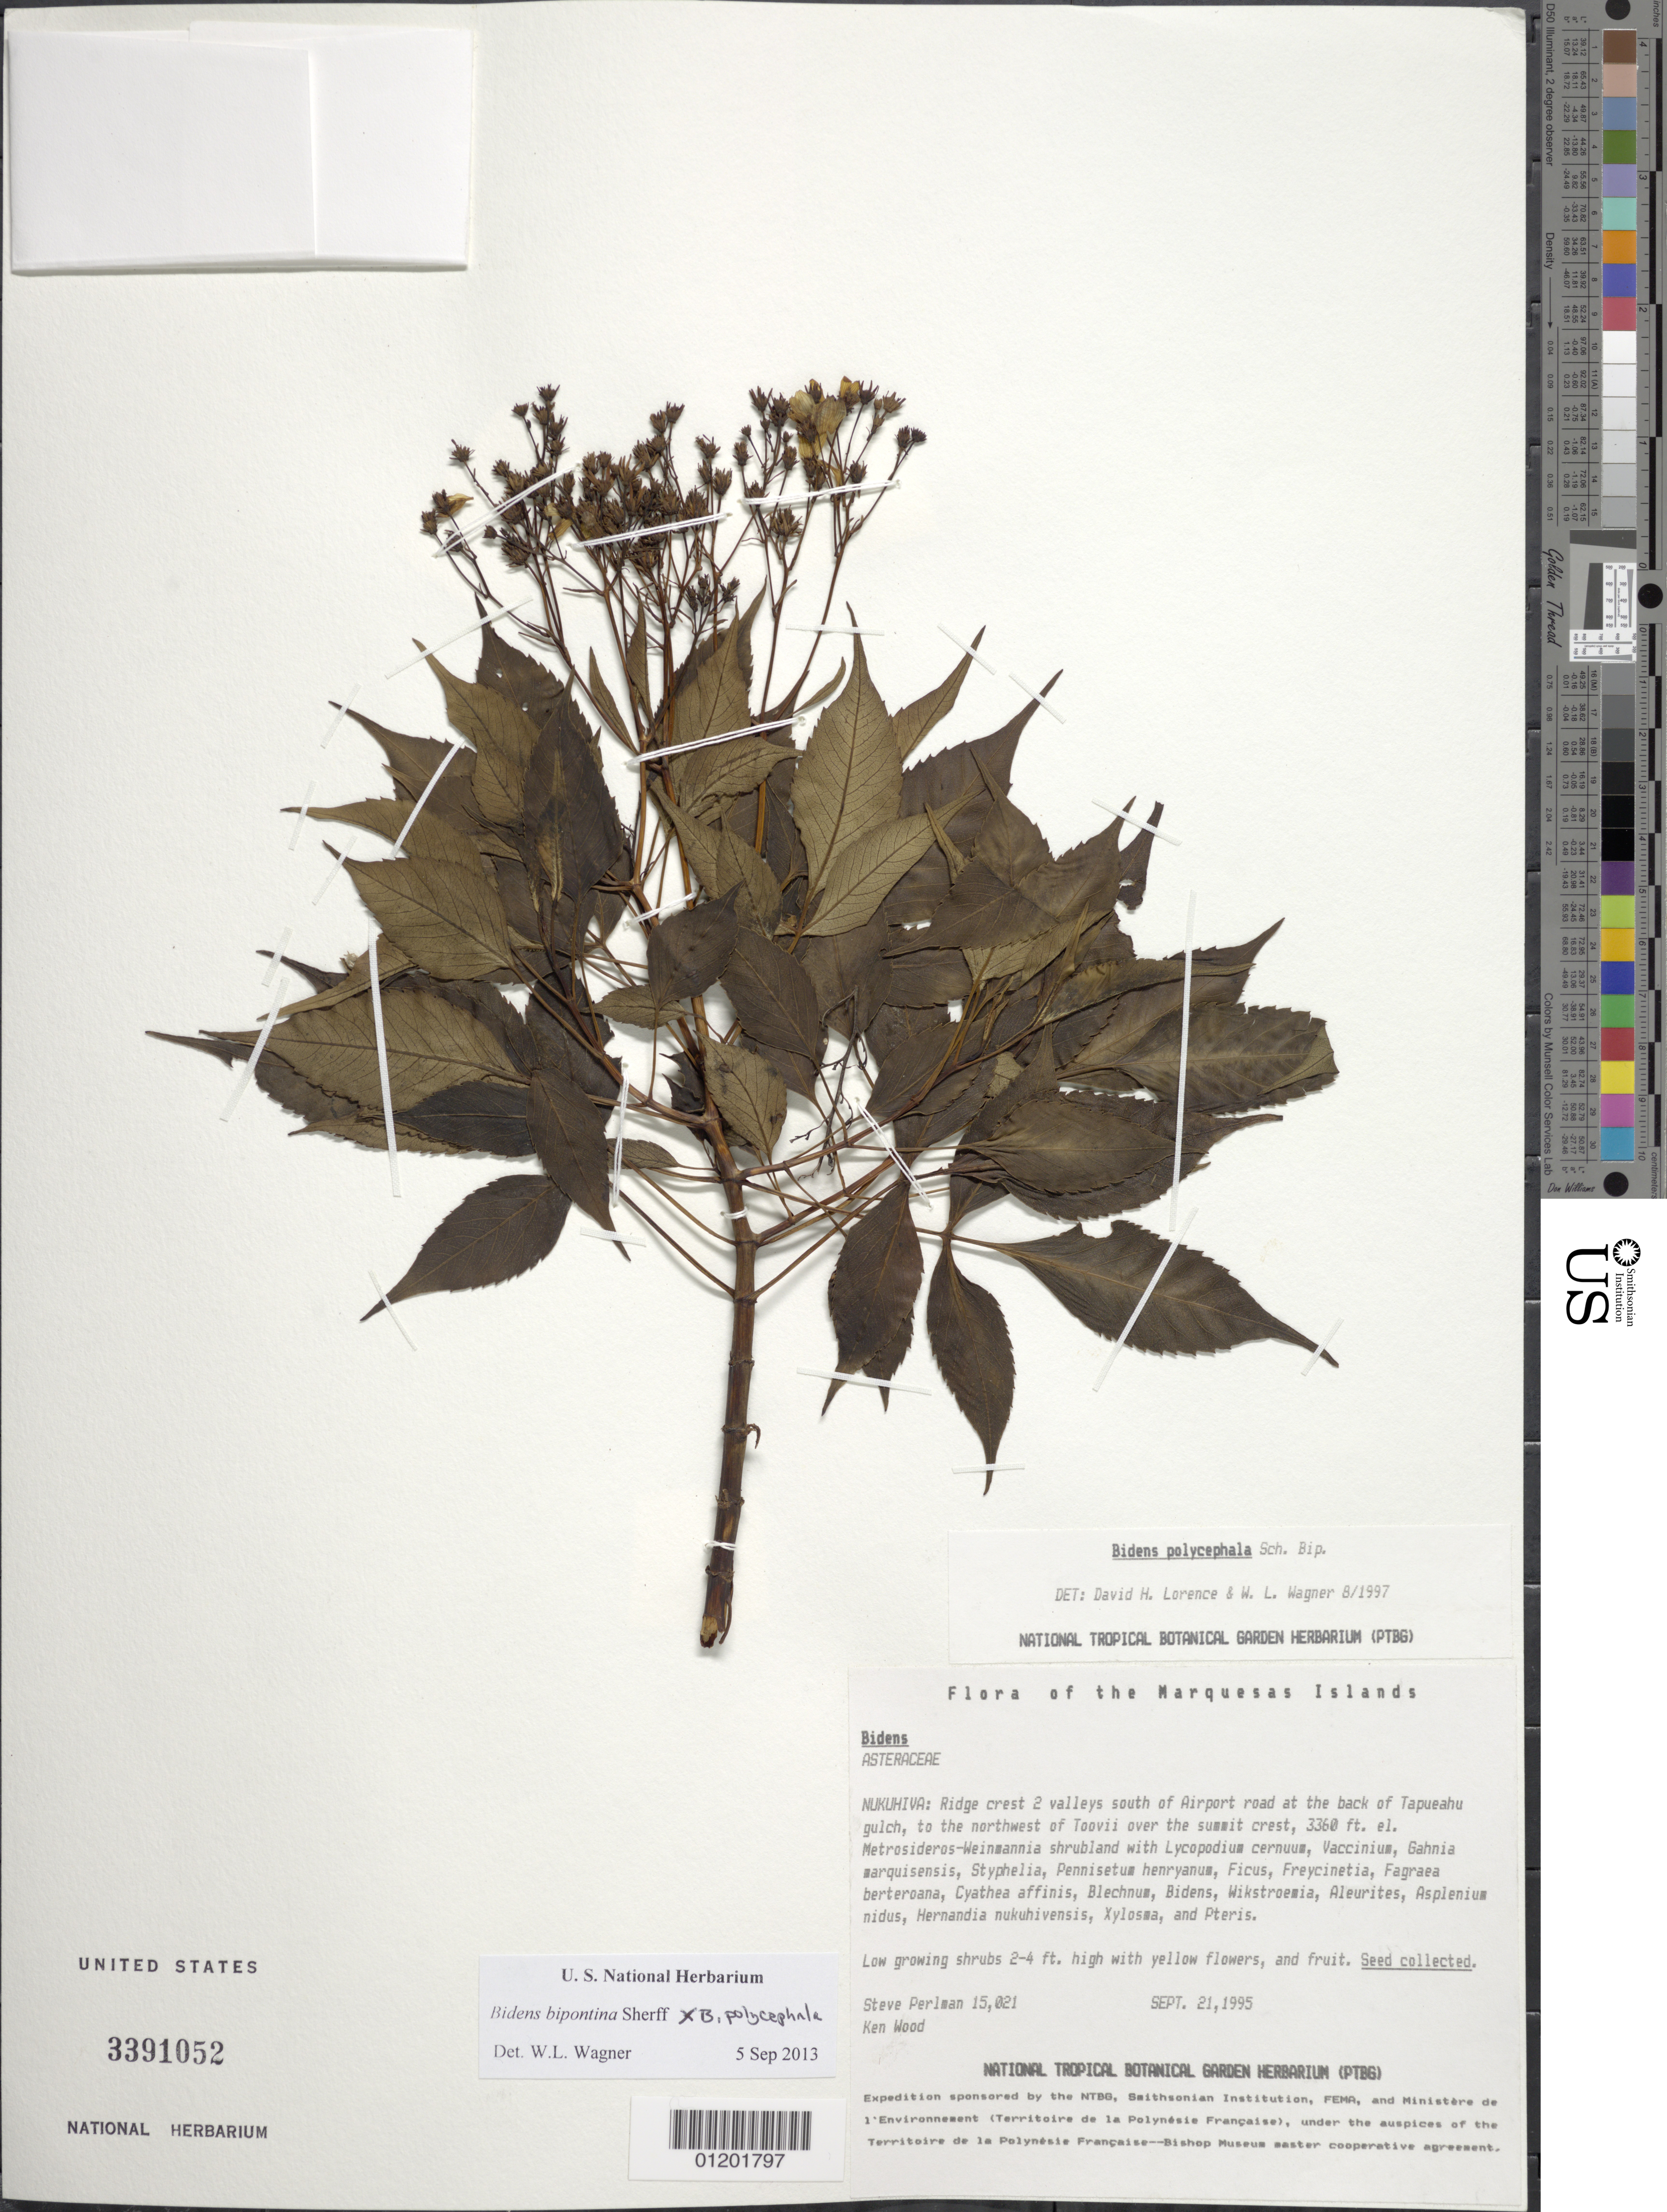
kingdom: Plantae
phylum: Tracheophyta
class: Magnoliopsida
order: Asterales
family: Asteraceae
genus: Bidens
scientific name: Bidens bipontina x B. polycephala Sch. Bip.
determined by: Wagner, W. L., (BOT), Smithsonian Institution - National Museum of Natural History (UNITED STATES)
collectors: S. P. Perlman & K. R. Wood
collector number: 15021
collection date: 1995-09-21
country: French Polynesia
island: Nuku Hiva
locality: Ridge crest 2 valleys S of Airport road, back of Tapueahu gulch, to NW of Toovii over summit crest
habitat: In Metrosideros-Weinmannia shrubland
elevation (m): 1024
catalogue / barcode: US 3391052